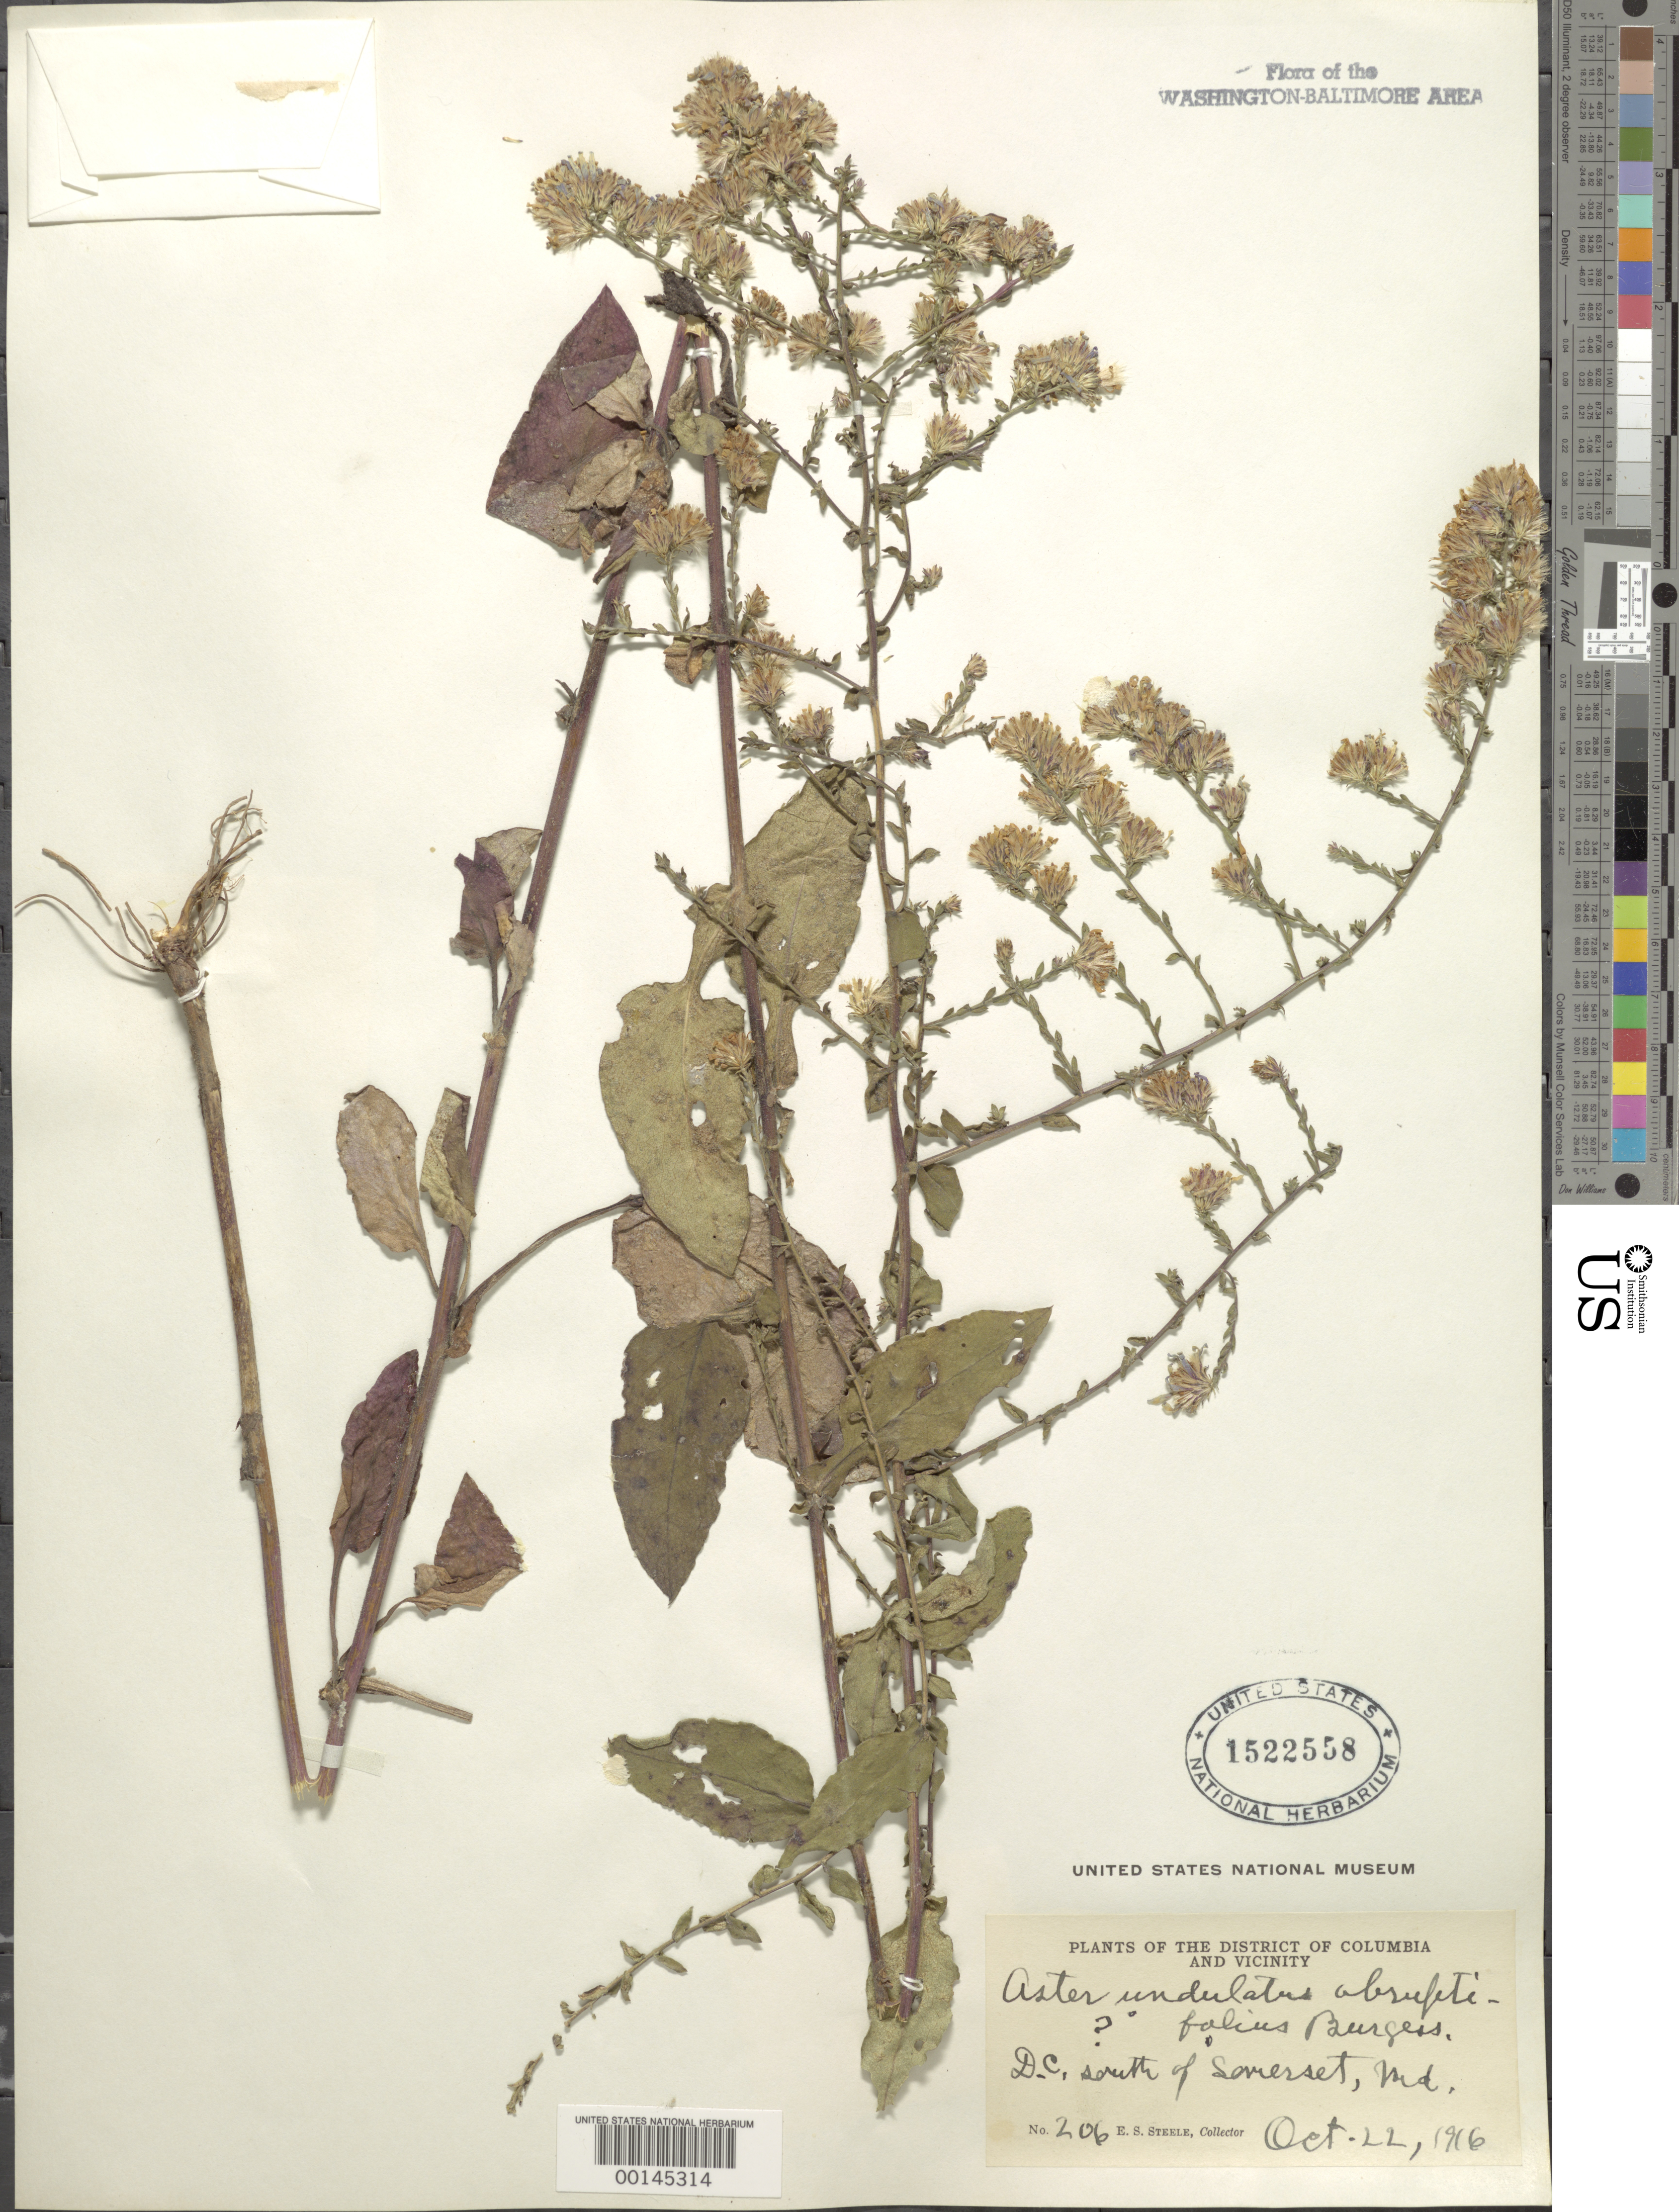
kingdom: Plantae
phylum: Tracheophyta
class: Magnoliopsida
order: Asterales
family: Asteraceae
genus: Symphyotrichum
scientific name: Symphyotrichum undulatum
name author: (L.) G.L. Nesom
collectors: E. Steele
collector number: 206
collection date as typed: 22 Oct 1916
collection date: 1916-10-22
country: United States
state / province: Maryland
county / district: Montgomery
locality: South of Somerset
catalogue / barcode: US 1522558